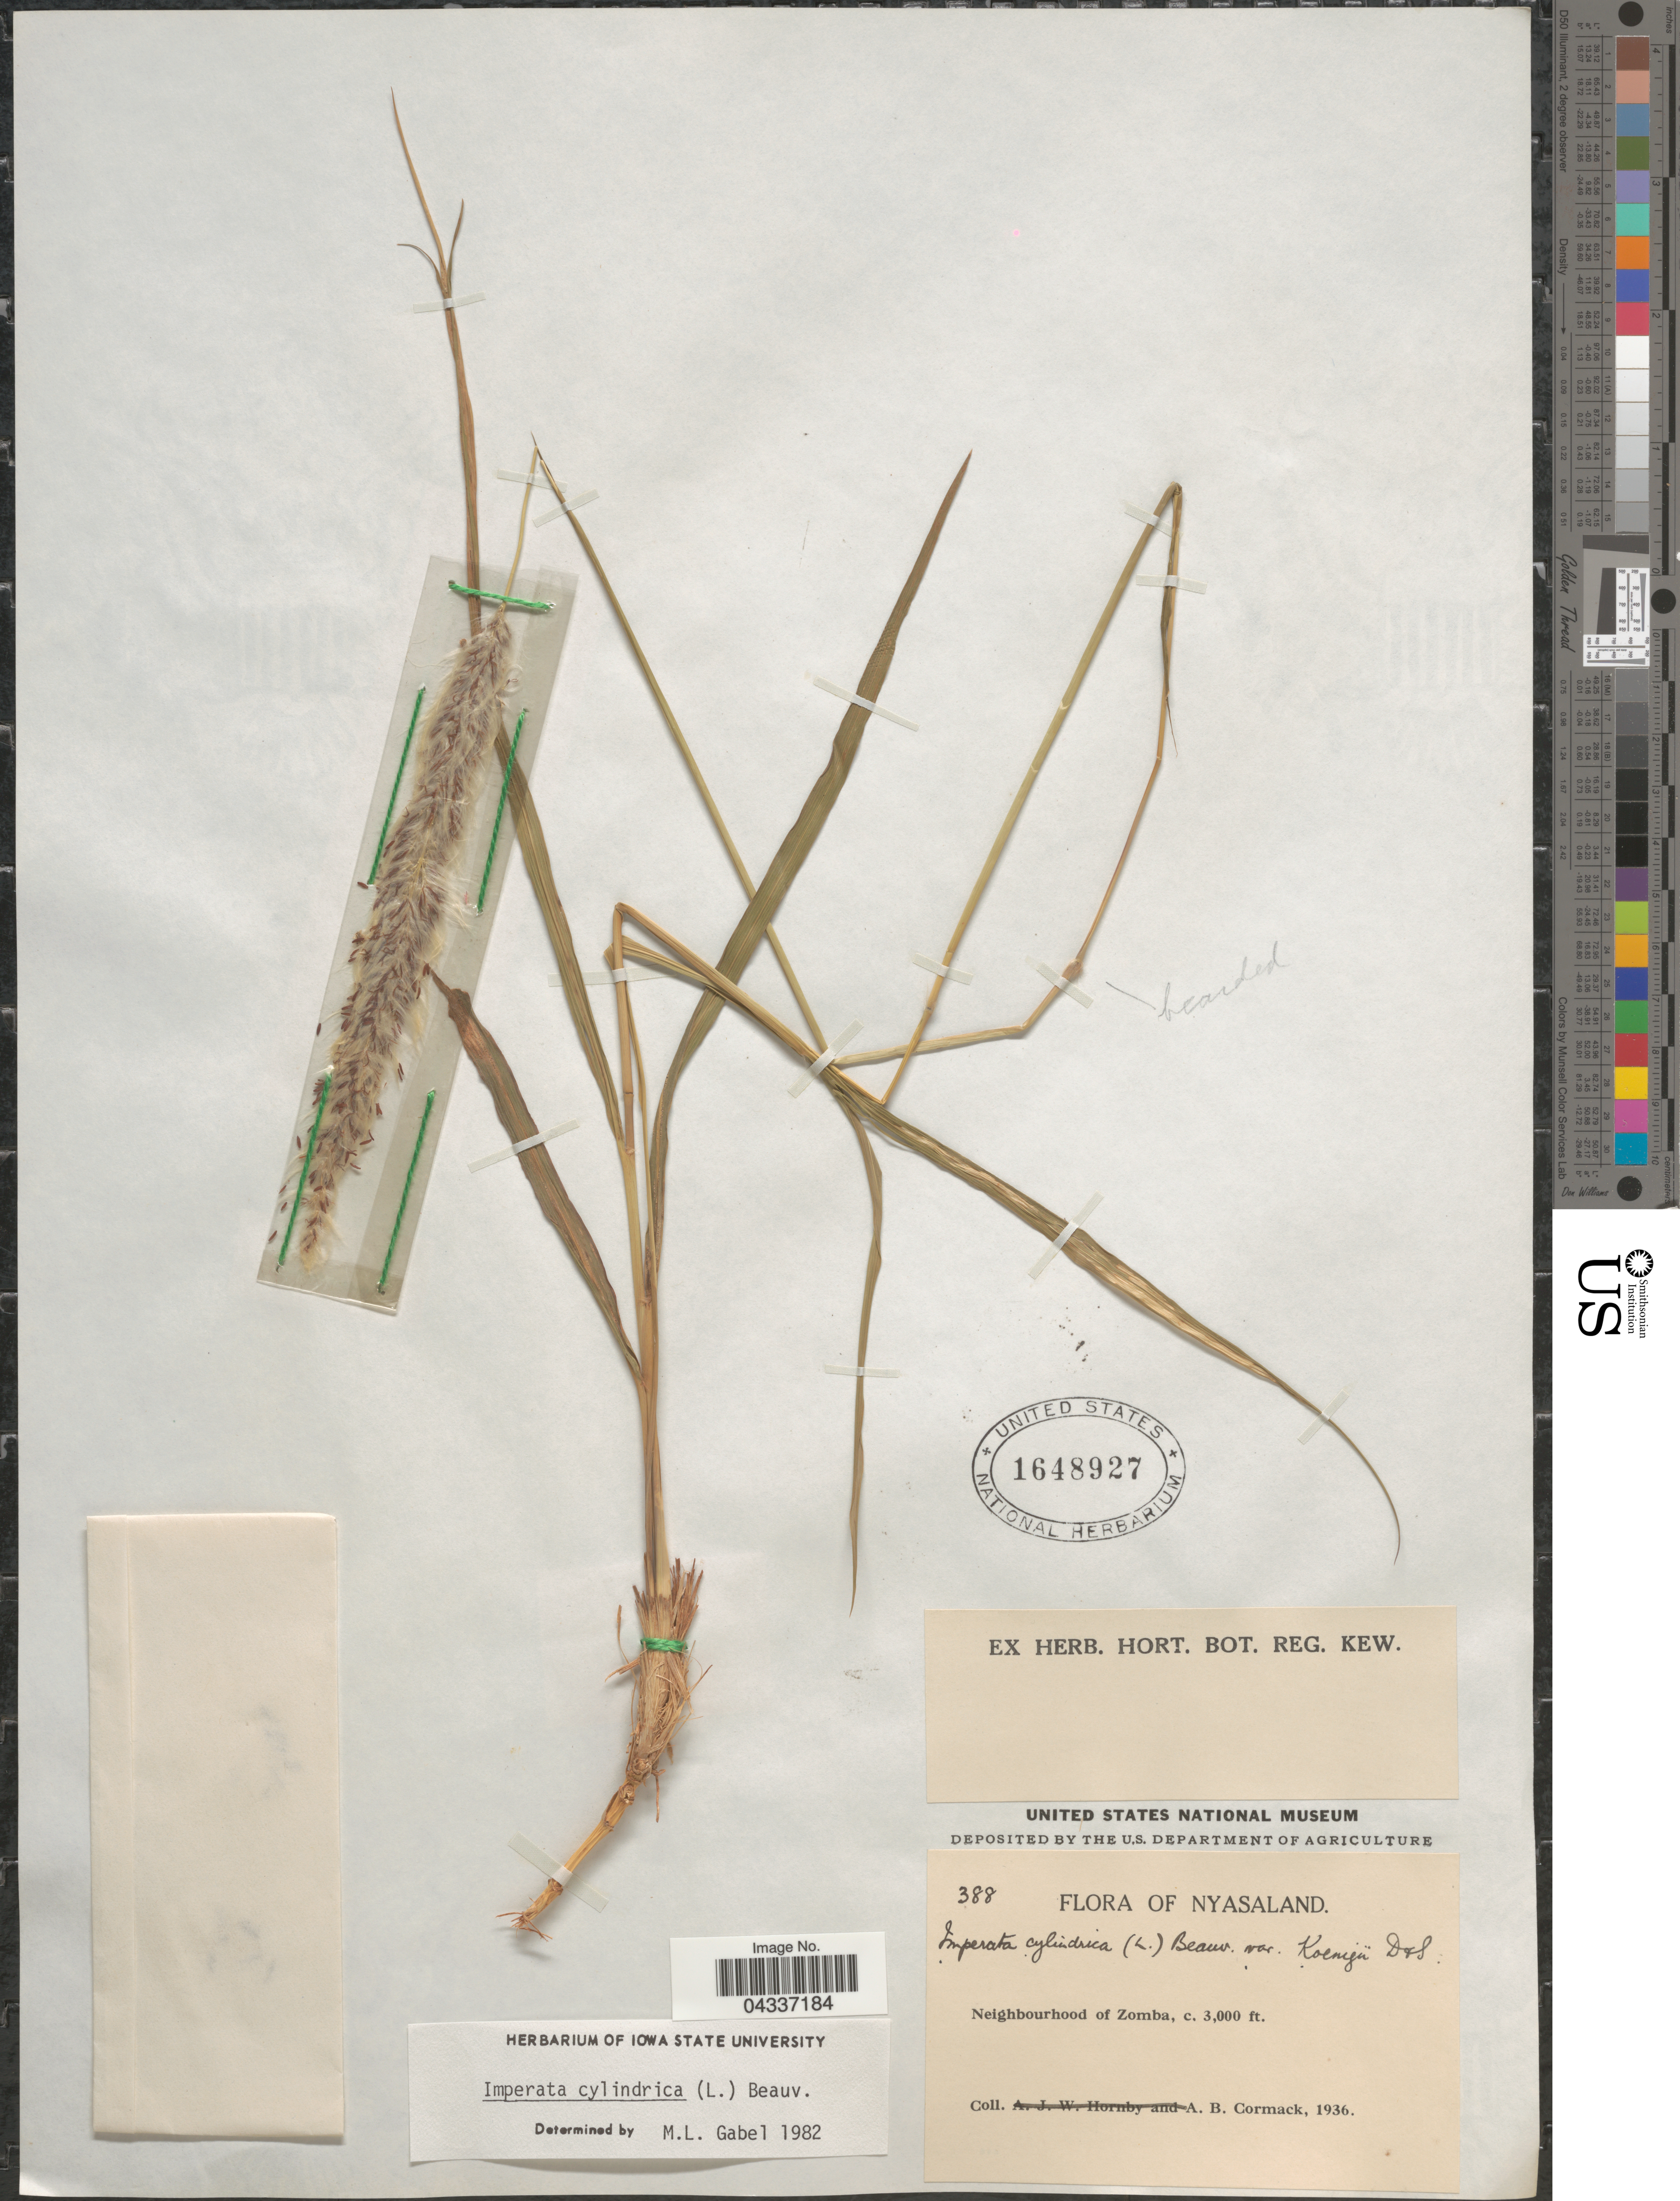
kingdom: Plantae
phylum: Tracheophyta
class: Liliopsida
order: Poales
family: Poaceae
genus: Imperata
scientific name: Imperata cylindrica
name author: (L.) P. Beauv.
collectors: A. Cormack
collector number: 388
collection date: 1936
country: Malawi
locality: Nyasaland. Neighbourhood of Zomba.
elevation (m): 914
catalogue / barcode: US 1648927